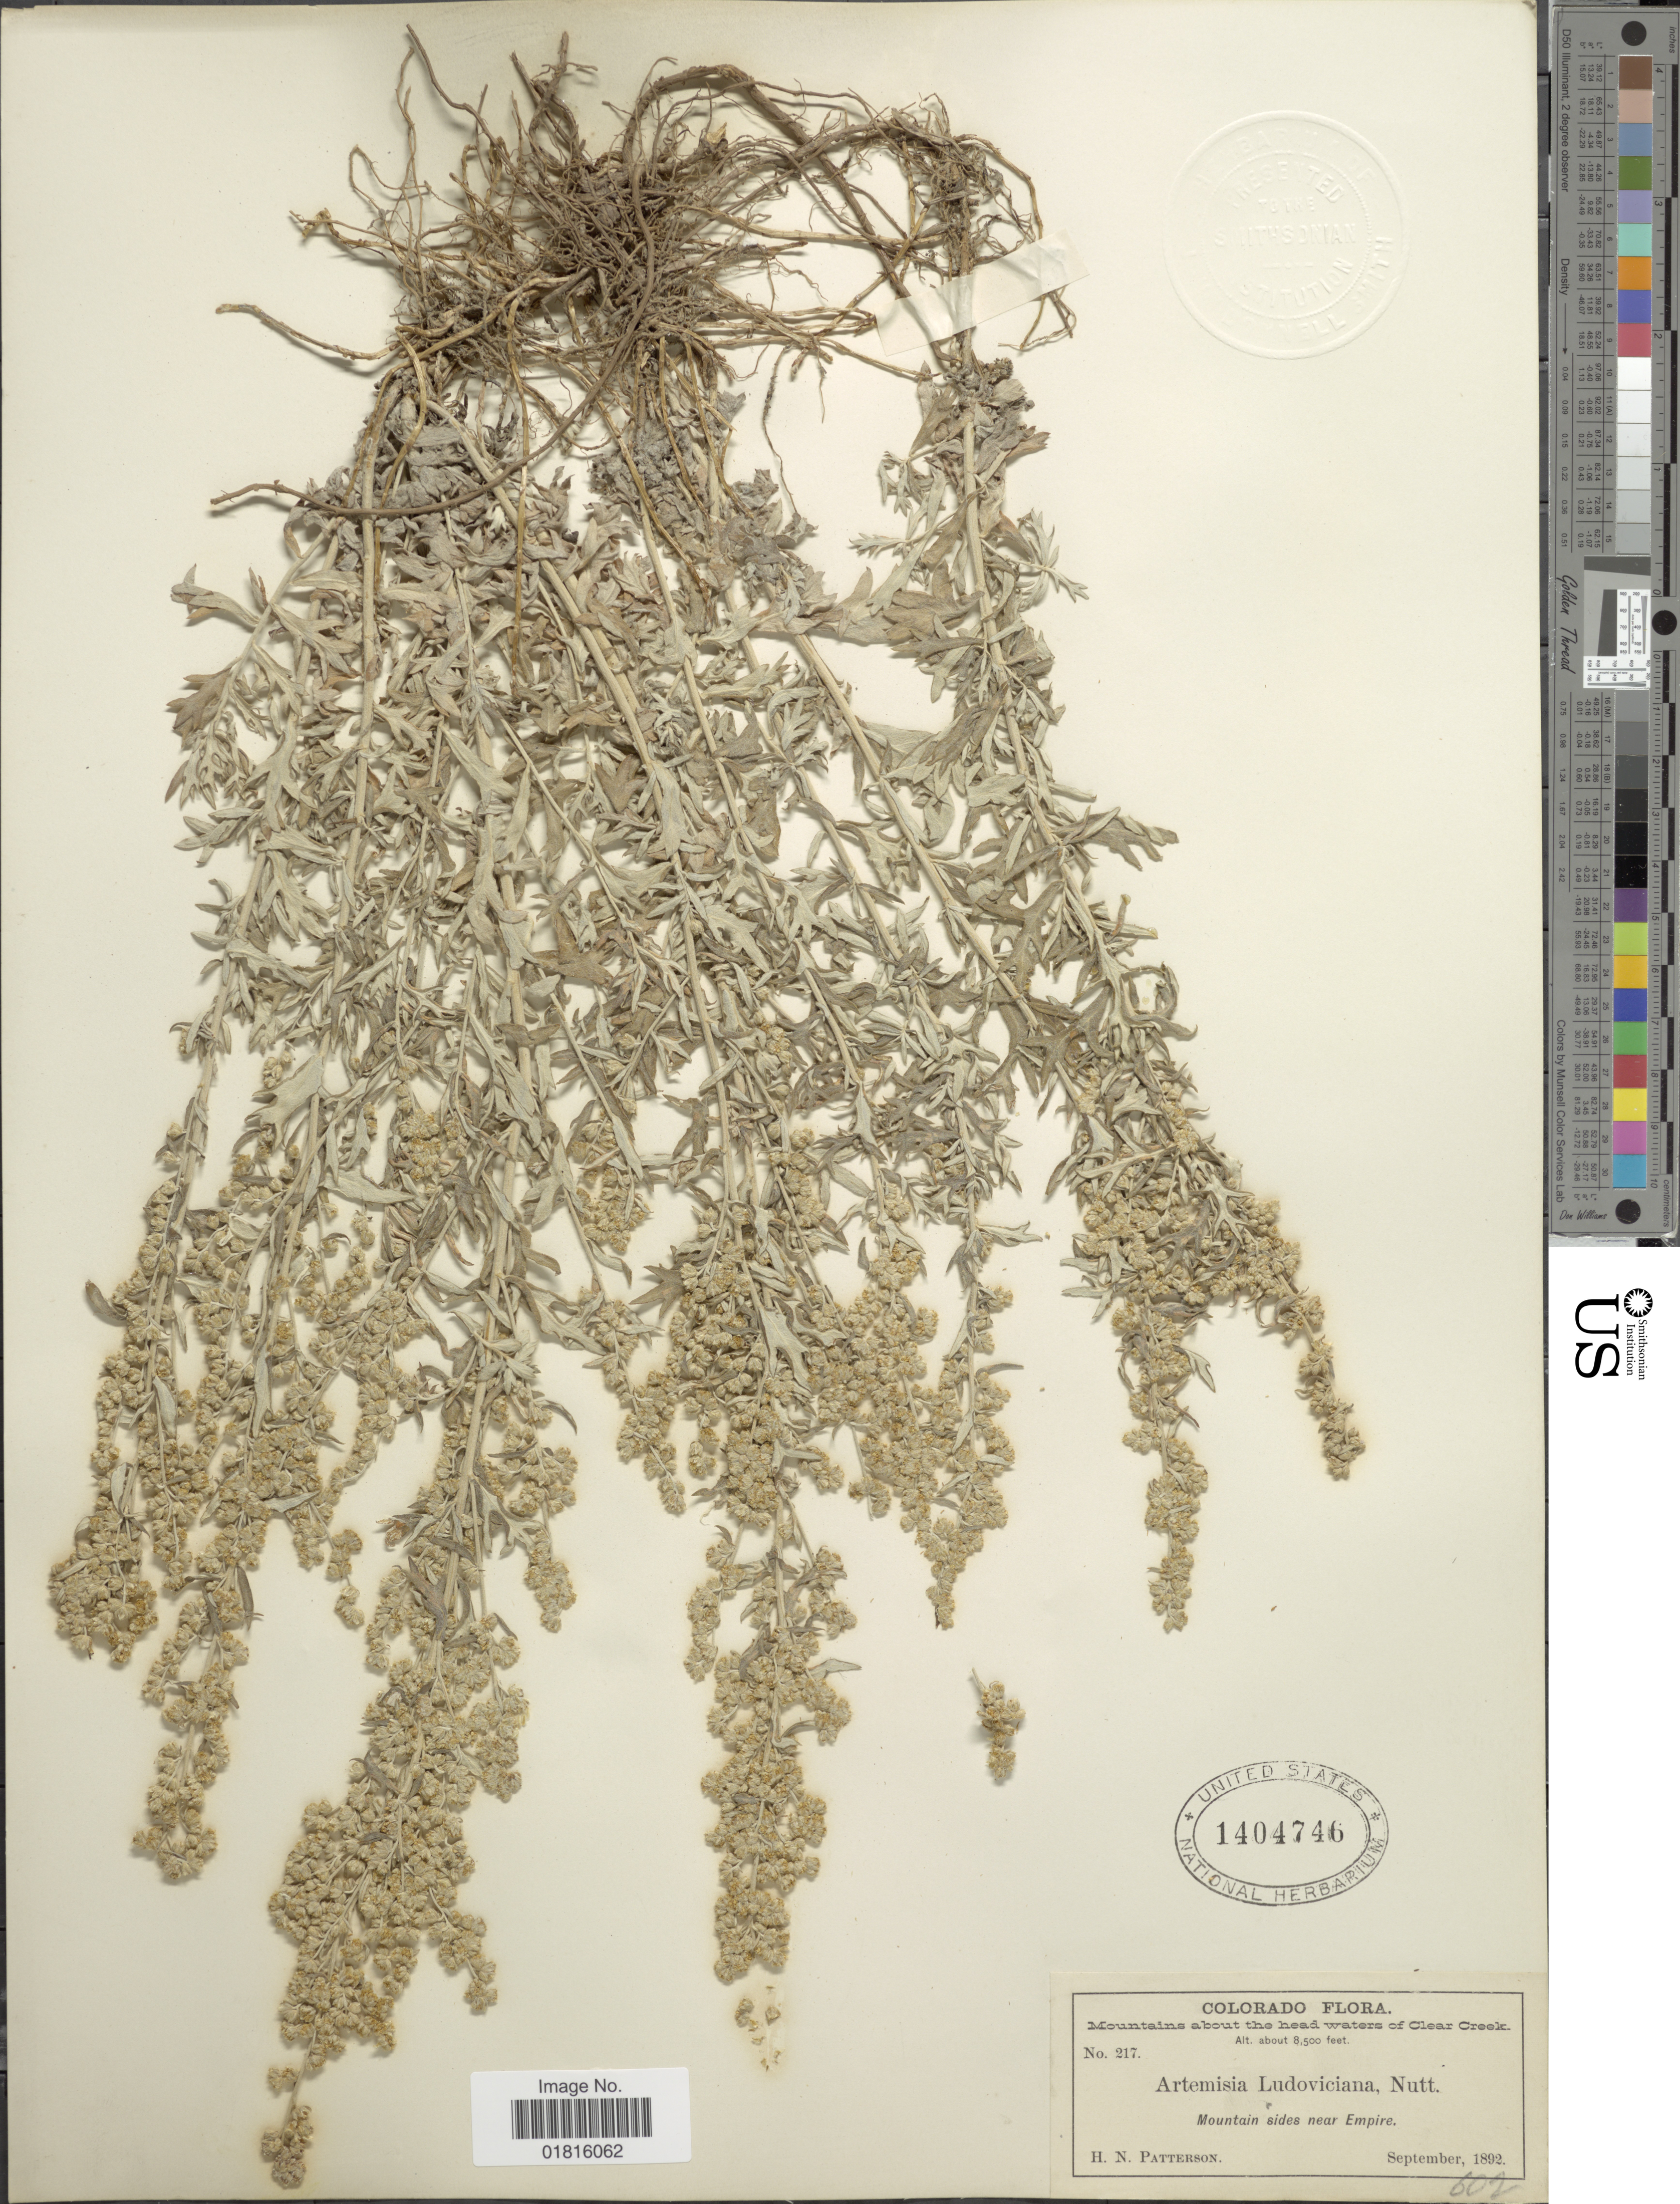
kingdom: Plantae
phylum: Tracheophyta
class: Magnoliopsida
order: Asterales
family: Asteraceae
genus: Artemisia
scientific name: Artemisia ludoviciana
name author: Nutt.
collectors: H. N. Patterson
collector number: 217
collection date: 1892-09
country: United States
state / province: Colorado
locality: Mountains about the head waters of Clear Creek, Mountain sides near Empire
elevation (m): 2591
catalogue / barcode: US 1404746